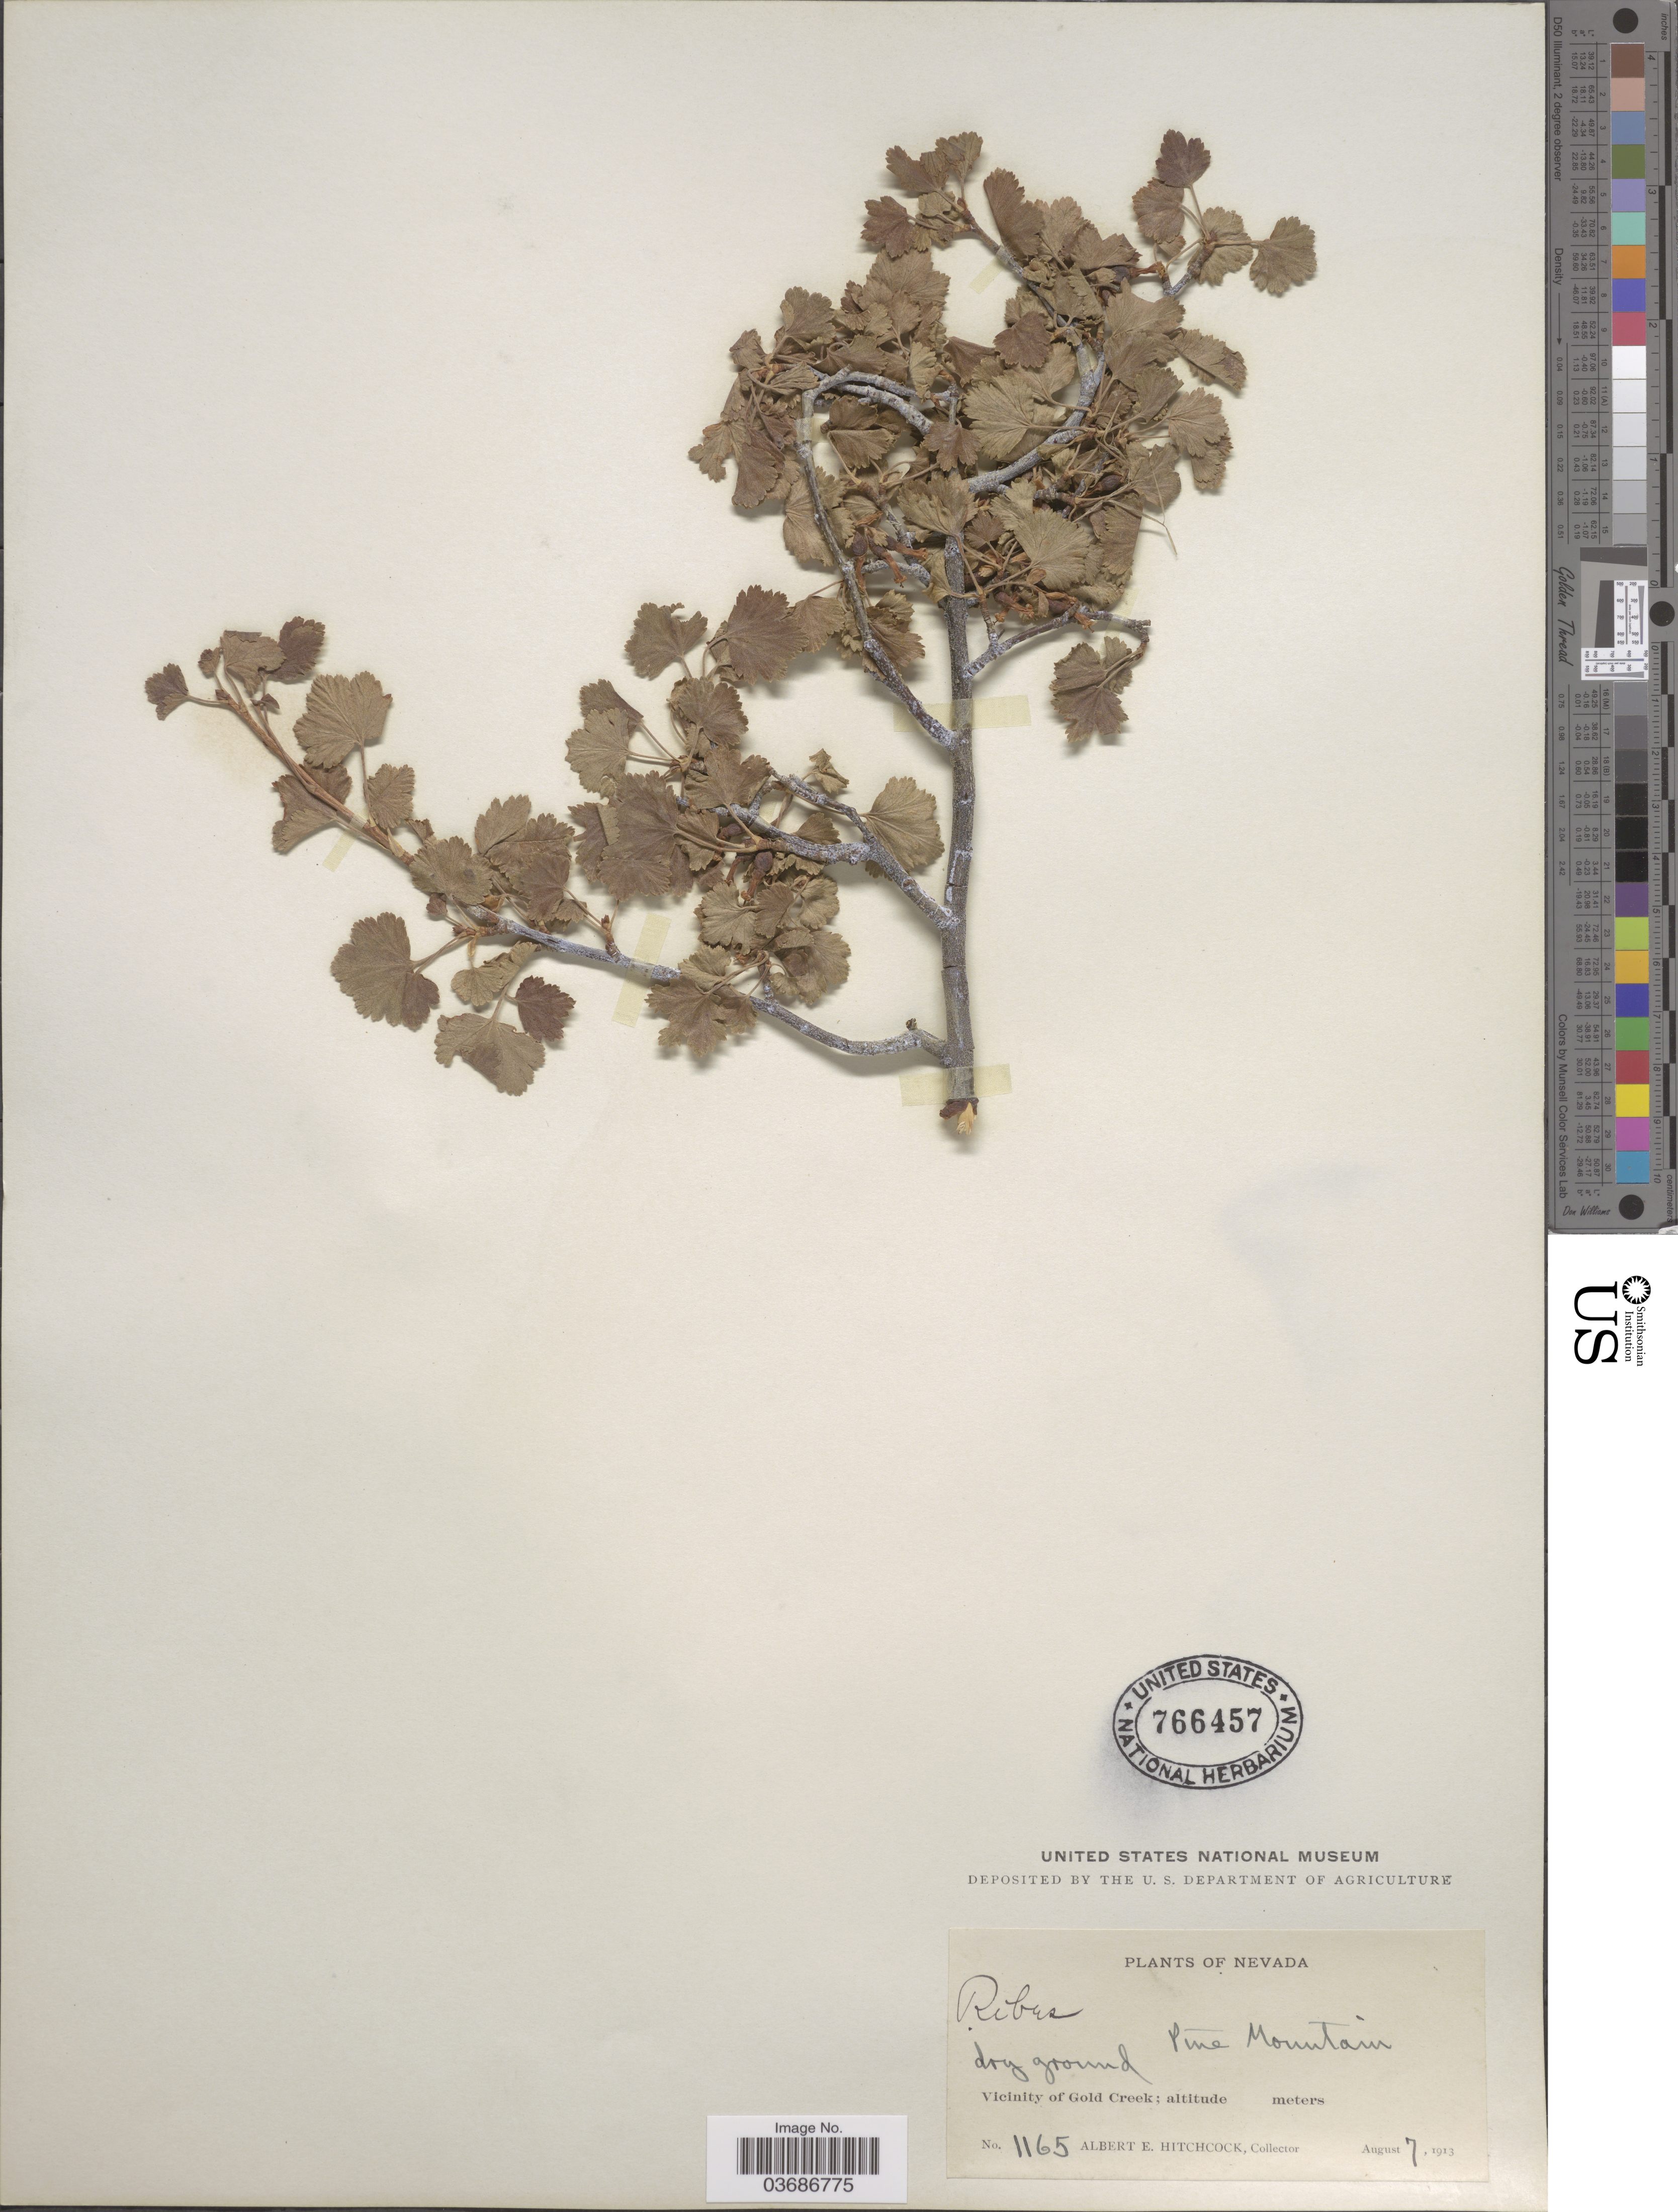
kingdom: Plantae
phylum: Tracheophyta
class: Magnoliopsida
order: Saxifragales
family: Grossulariaceae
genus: Ribes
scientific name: Ribes cereum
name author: Douglas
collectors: A. Hitchcock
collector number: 1165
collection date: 1913-08-07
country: United States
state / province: Nevada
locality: Pine Mountain. Vicinity of Gold Creek.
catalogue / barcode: US 766457